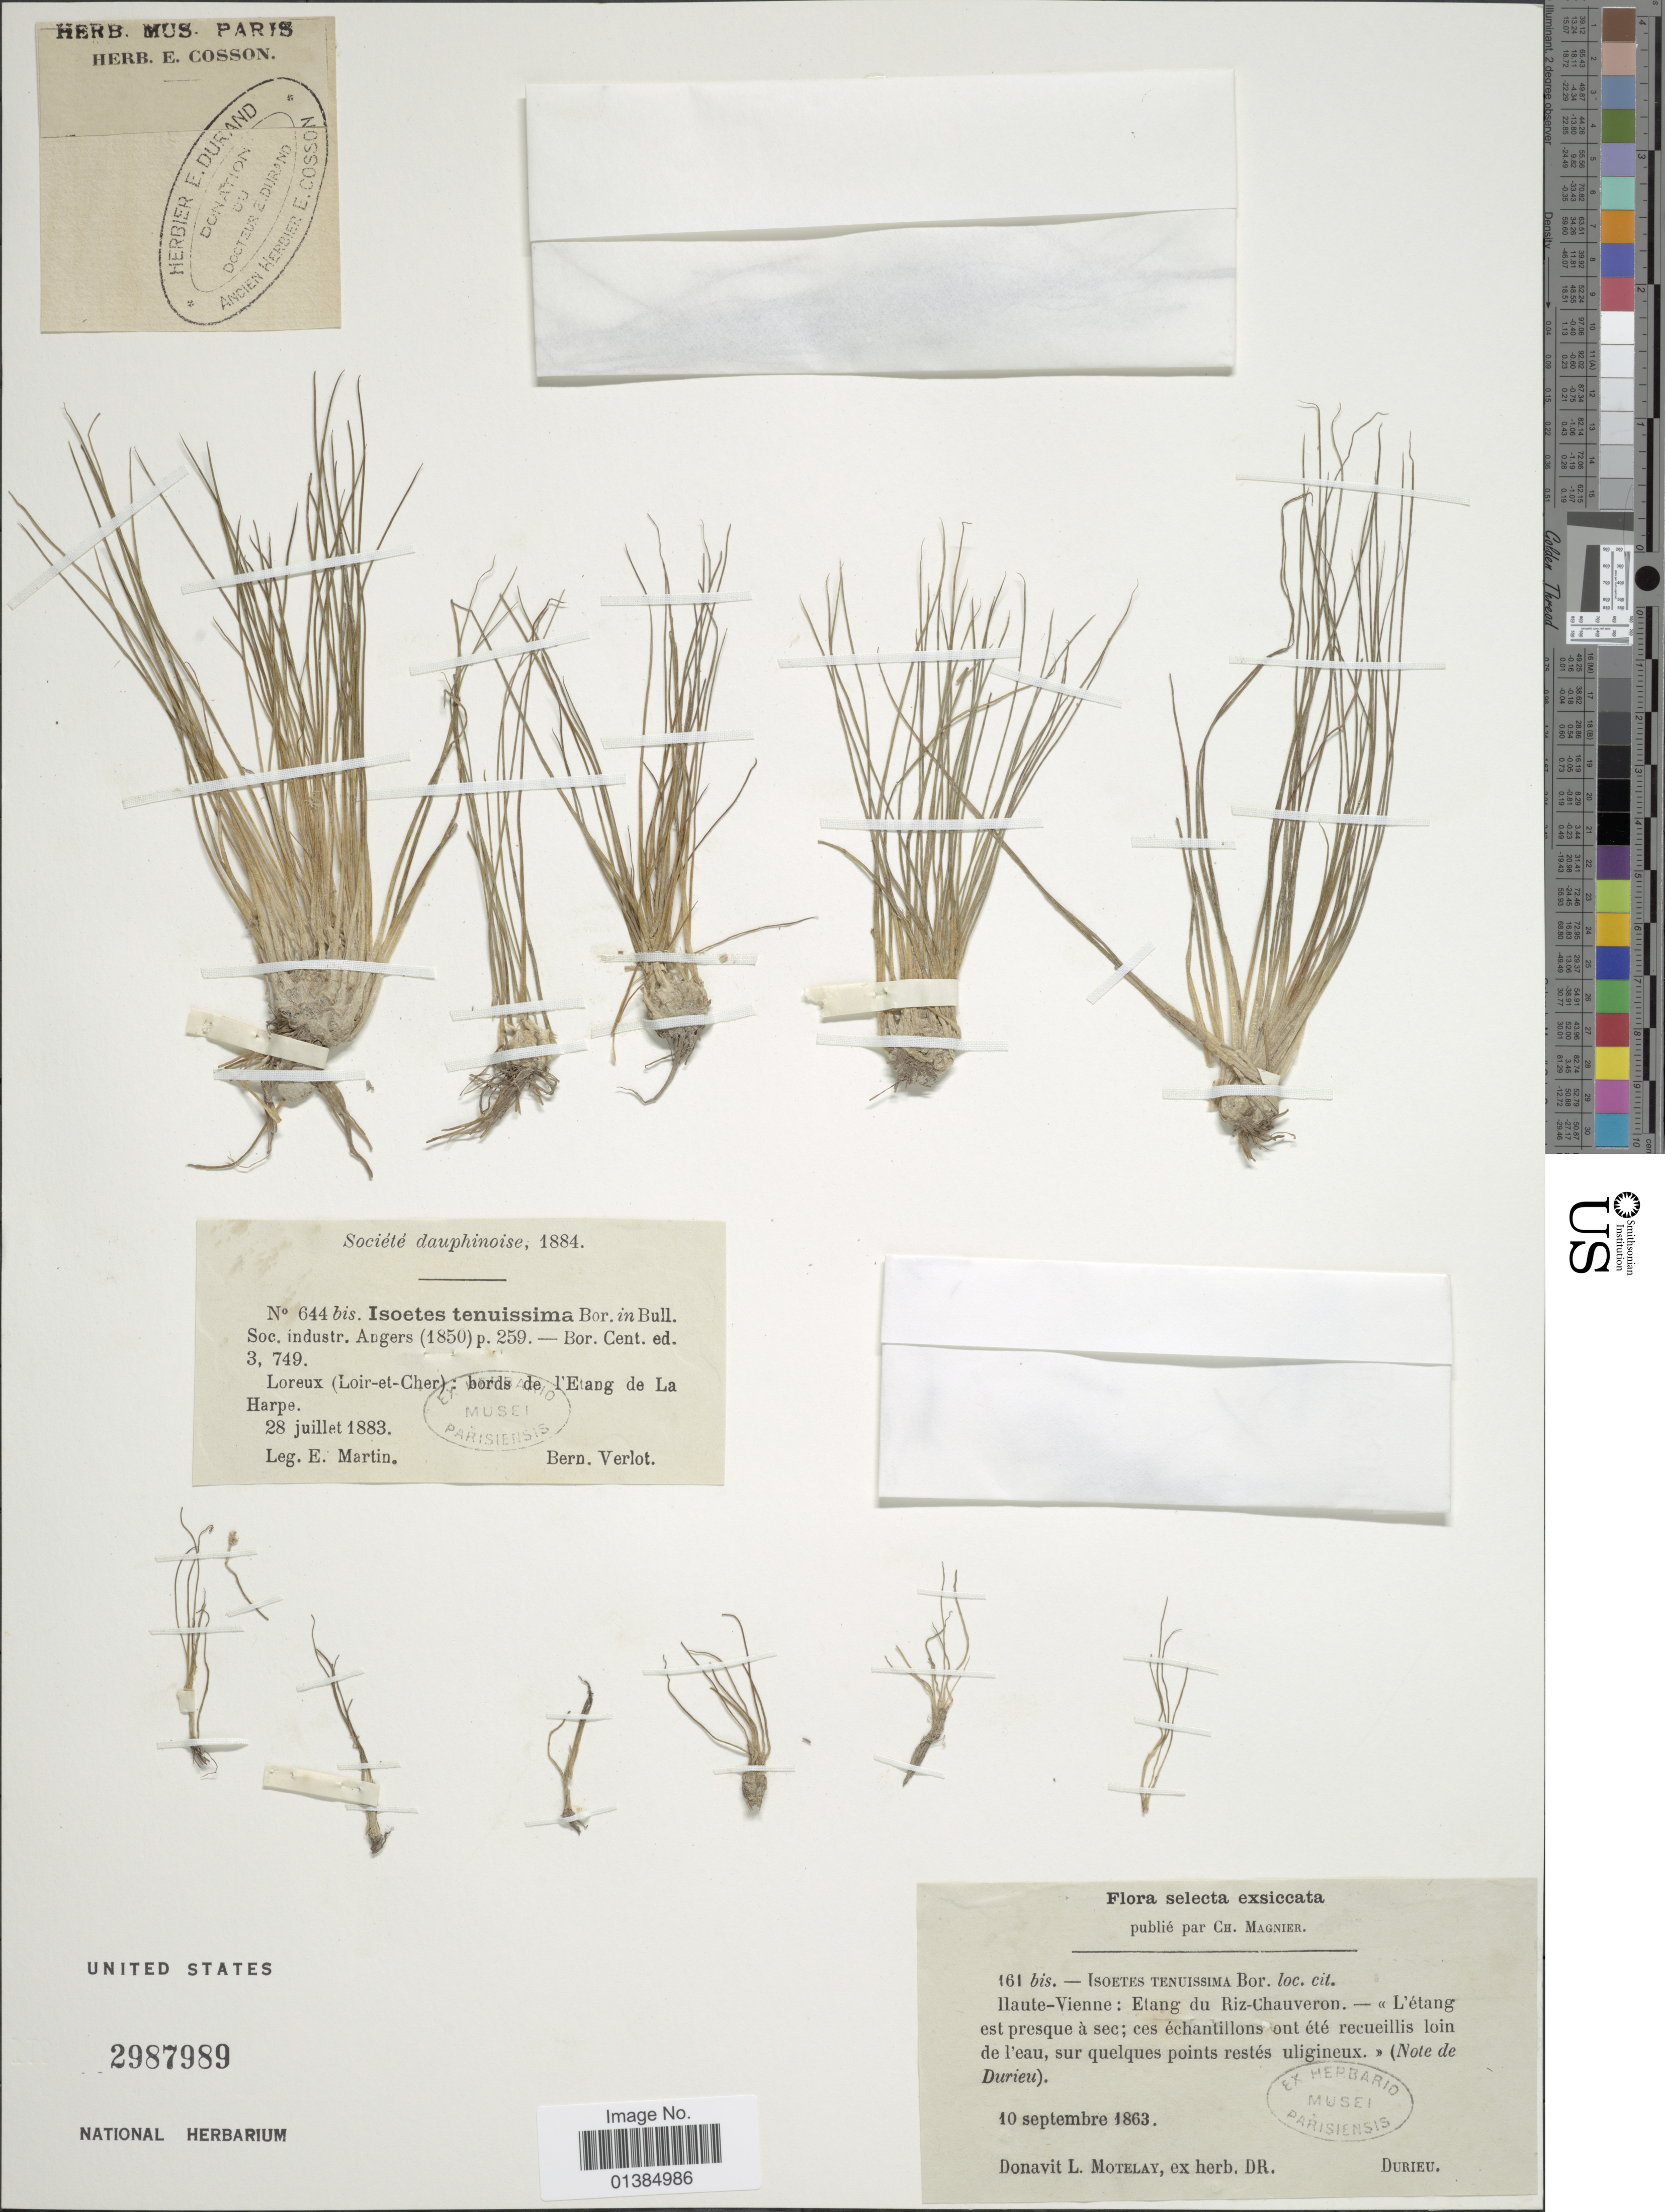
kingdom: Plantae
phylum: Tracheophyta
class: Lycopodiopsida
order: Isoetales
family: Isoetaceae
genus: Isoetes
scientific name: Isoetes tenuissima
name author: Mart.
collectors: Durieu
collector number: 161 bis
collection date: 1863-09-10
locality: Selecta. Haute-Vienne: Etang du Riz-Chauveron.- a L'étang est presque à sec.